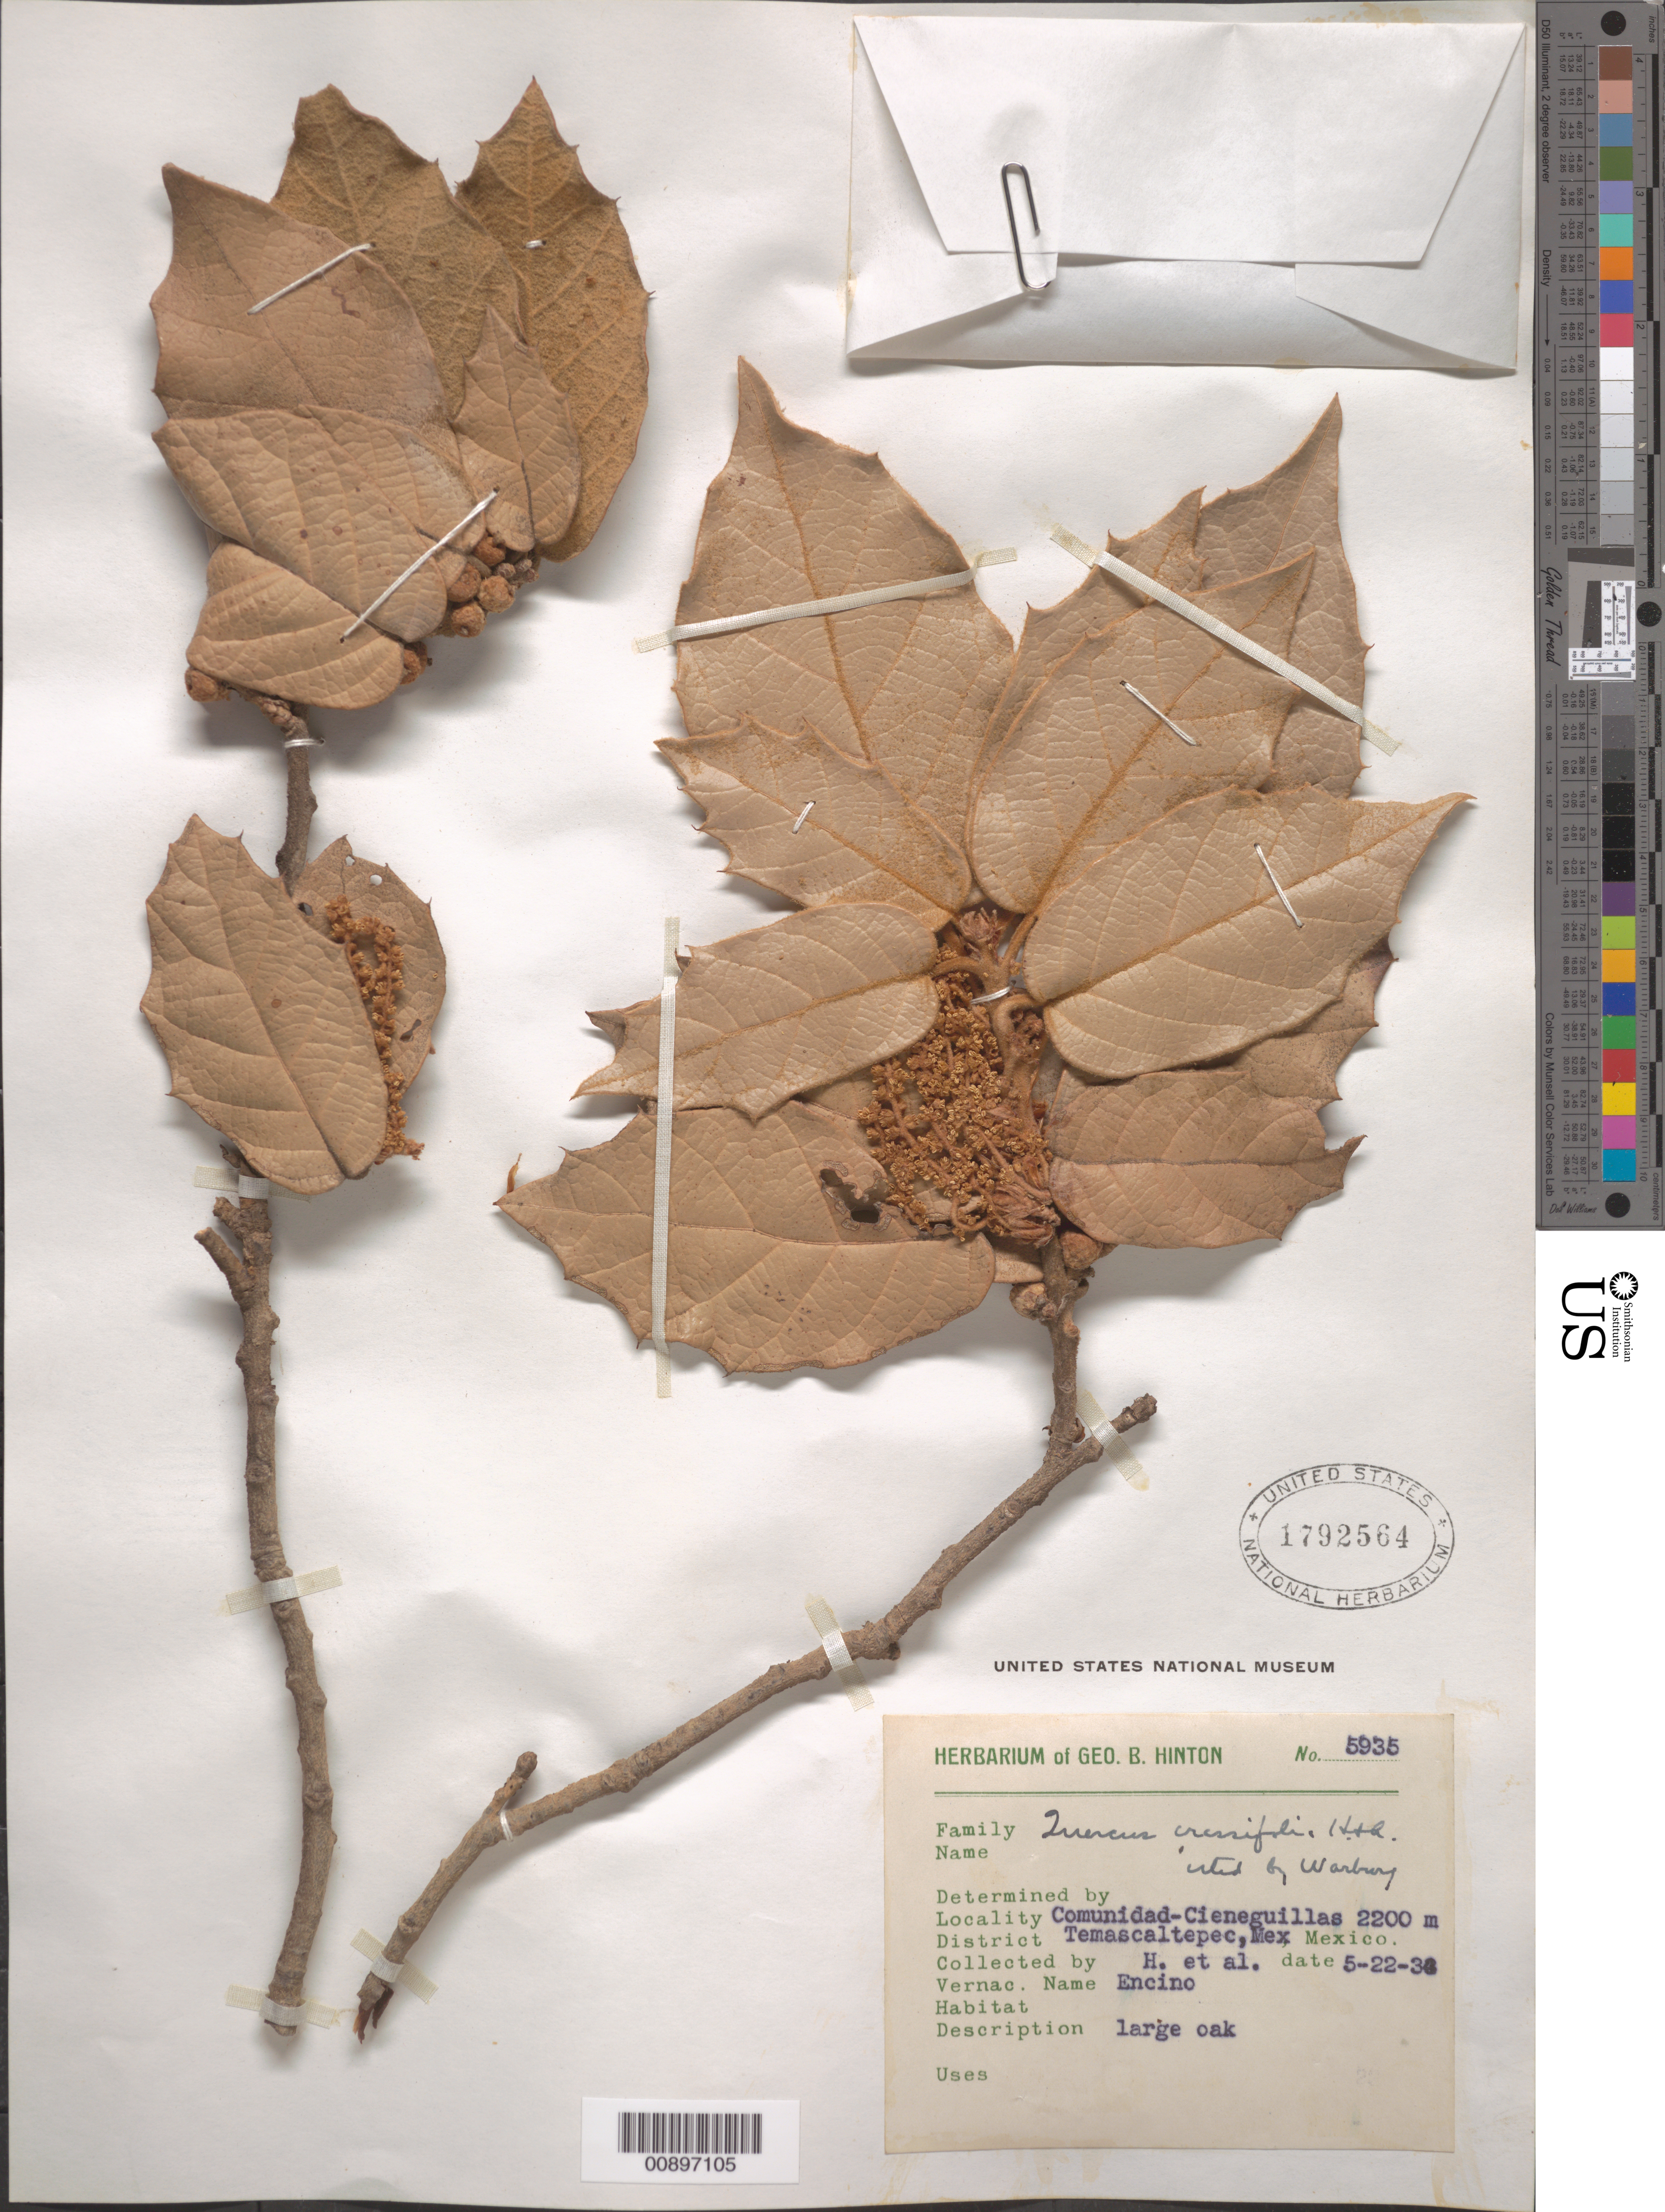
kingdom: Plantae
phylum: Tracheophyta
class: Magnoliopsida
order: Fagales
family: Fagaceae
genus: Quercus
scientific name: Quercus crassifolia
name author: Humb. & Bonpl.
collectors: G. B. Hinton & et al.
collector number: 5935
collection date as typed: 22 May 1934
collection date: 1934-05-22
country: Mexico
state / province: México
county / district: Temascaltepec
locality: Comunidad-Cieneguillas, District Temascaltepec, State Mexico.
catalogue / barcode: US 1792564